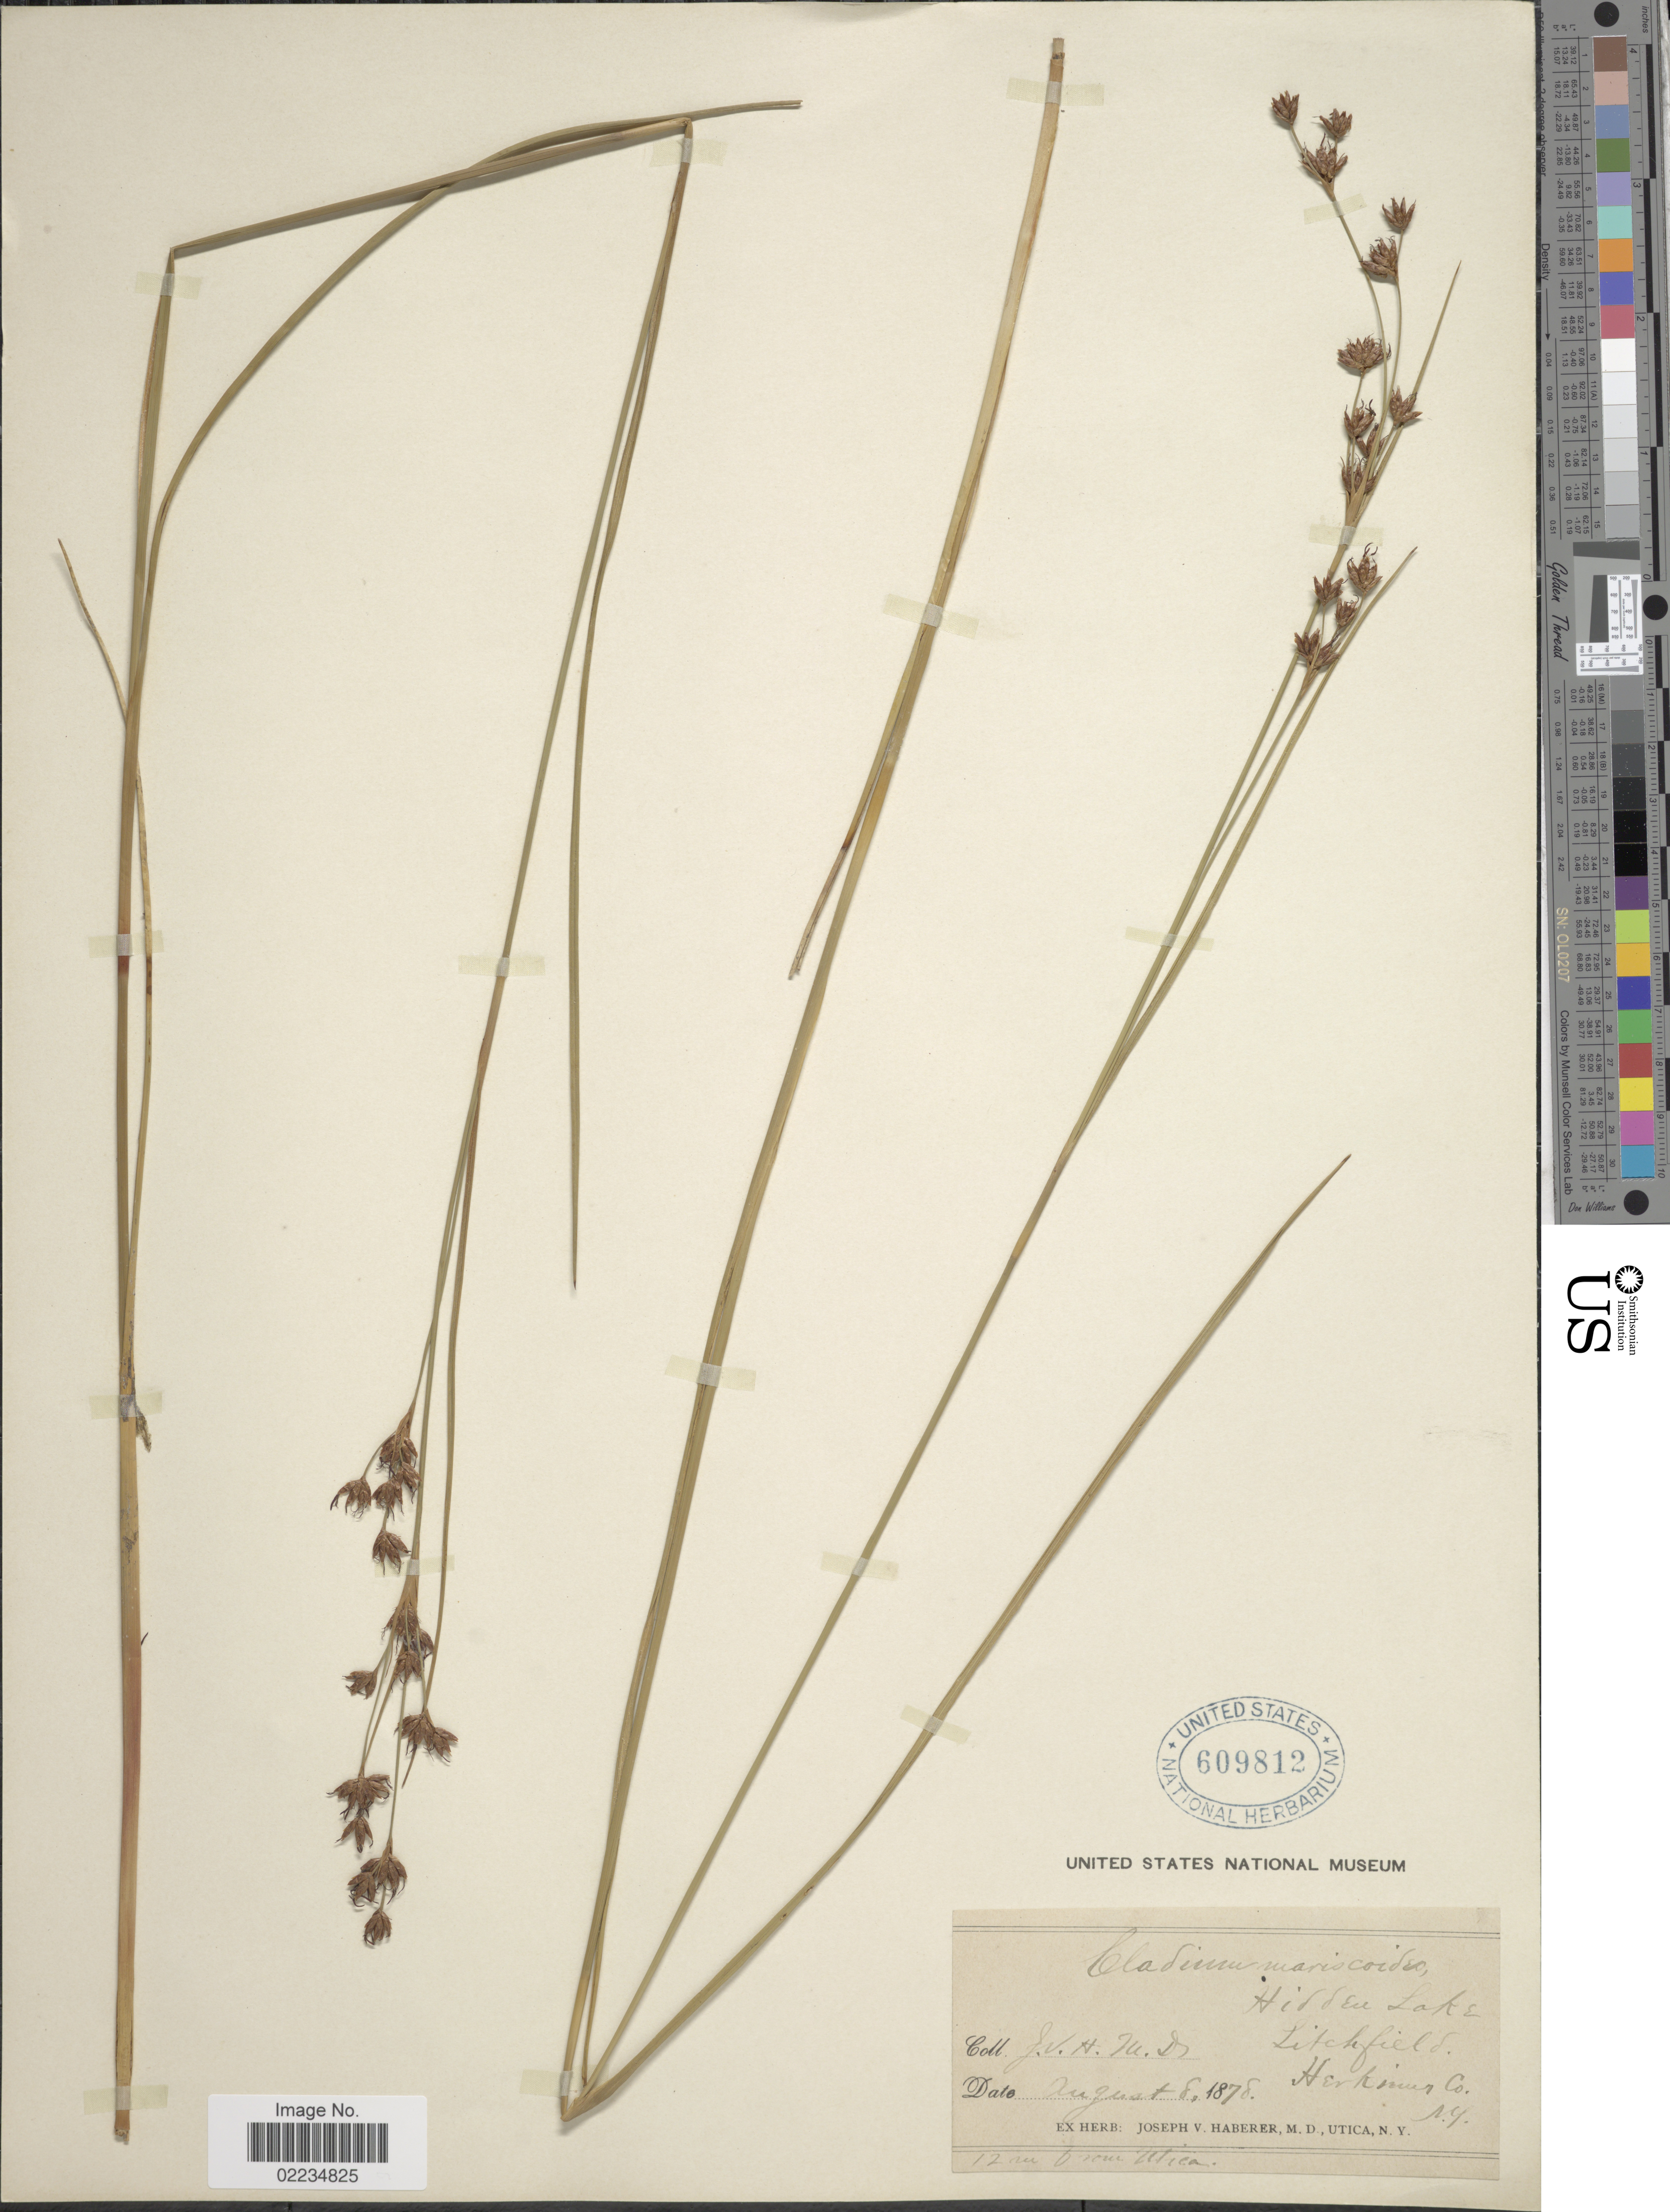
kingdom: Plantae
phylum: Tracheophyta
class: Liliopsida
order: Poales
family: Cyperaceae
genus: Cladium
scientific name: Cladium mariscoides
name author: (Muhl.) Torr.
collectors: J. V. Haberer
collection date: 1878-08-08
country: United States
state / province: New York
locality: Hidden Lake, Litchfields, Herkins Co.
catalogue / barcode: US 609812